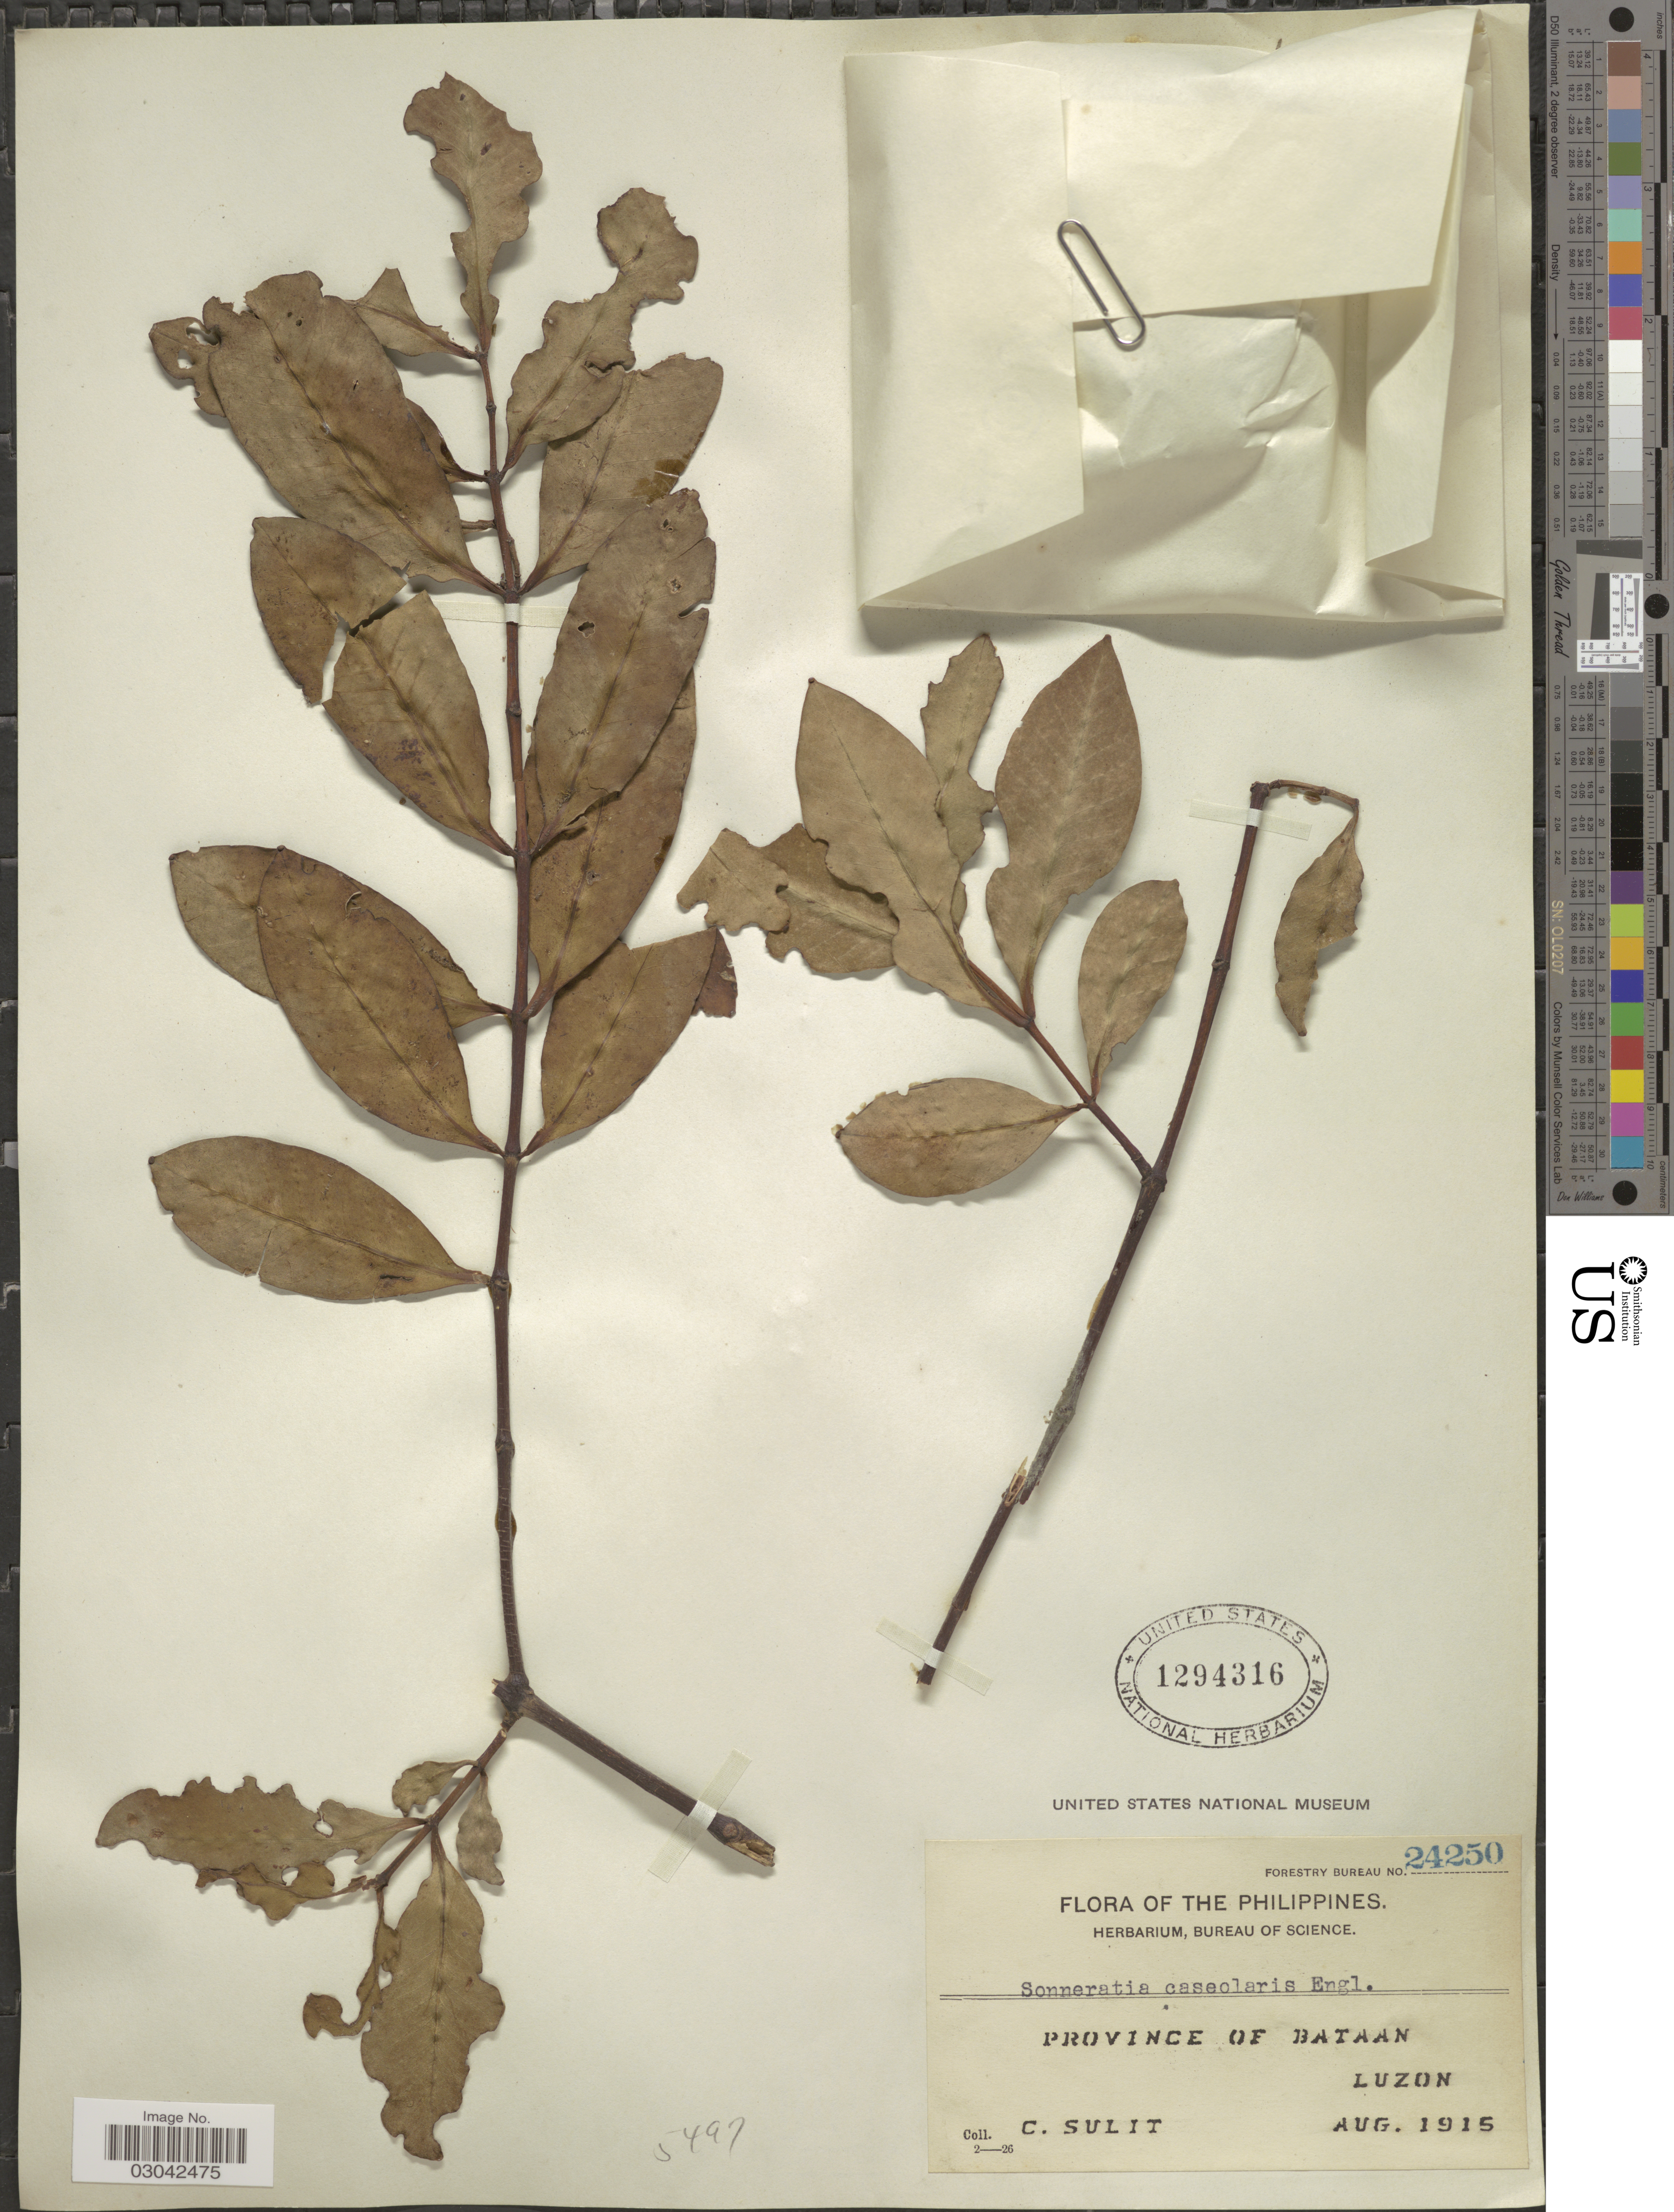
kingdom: Plantae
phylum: Tracheophyta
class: Magnoliopsida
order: Myrtales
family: Lythraceae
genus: Sonneratia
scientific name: Sonneratia caseolaris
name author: (L.) Engl.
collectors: C. Sulit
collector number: Forestry Bureau24250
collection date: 1915-08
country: Philippines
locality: Province of Bataan, Luzon.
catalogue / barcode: US 1294316